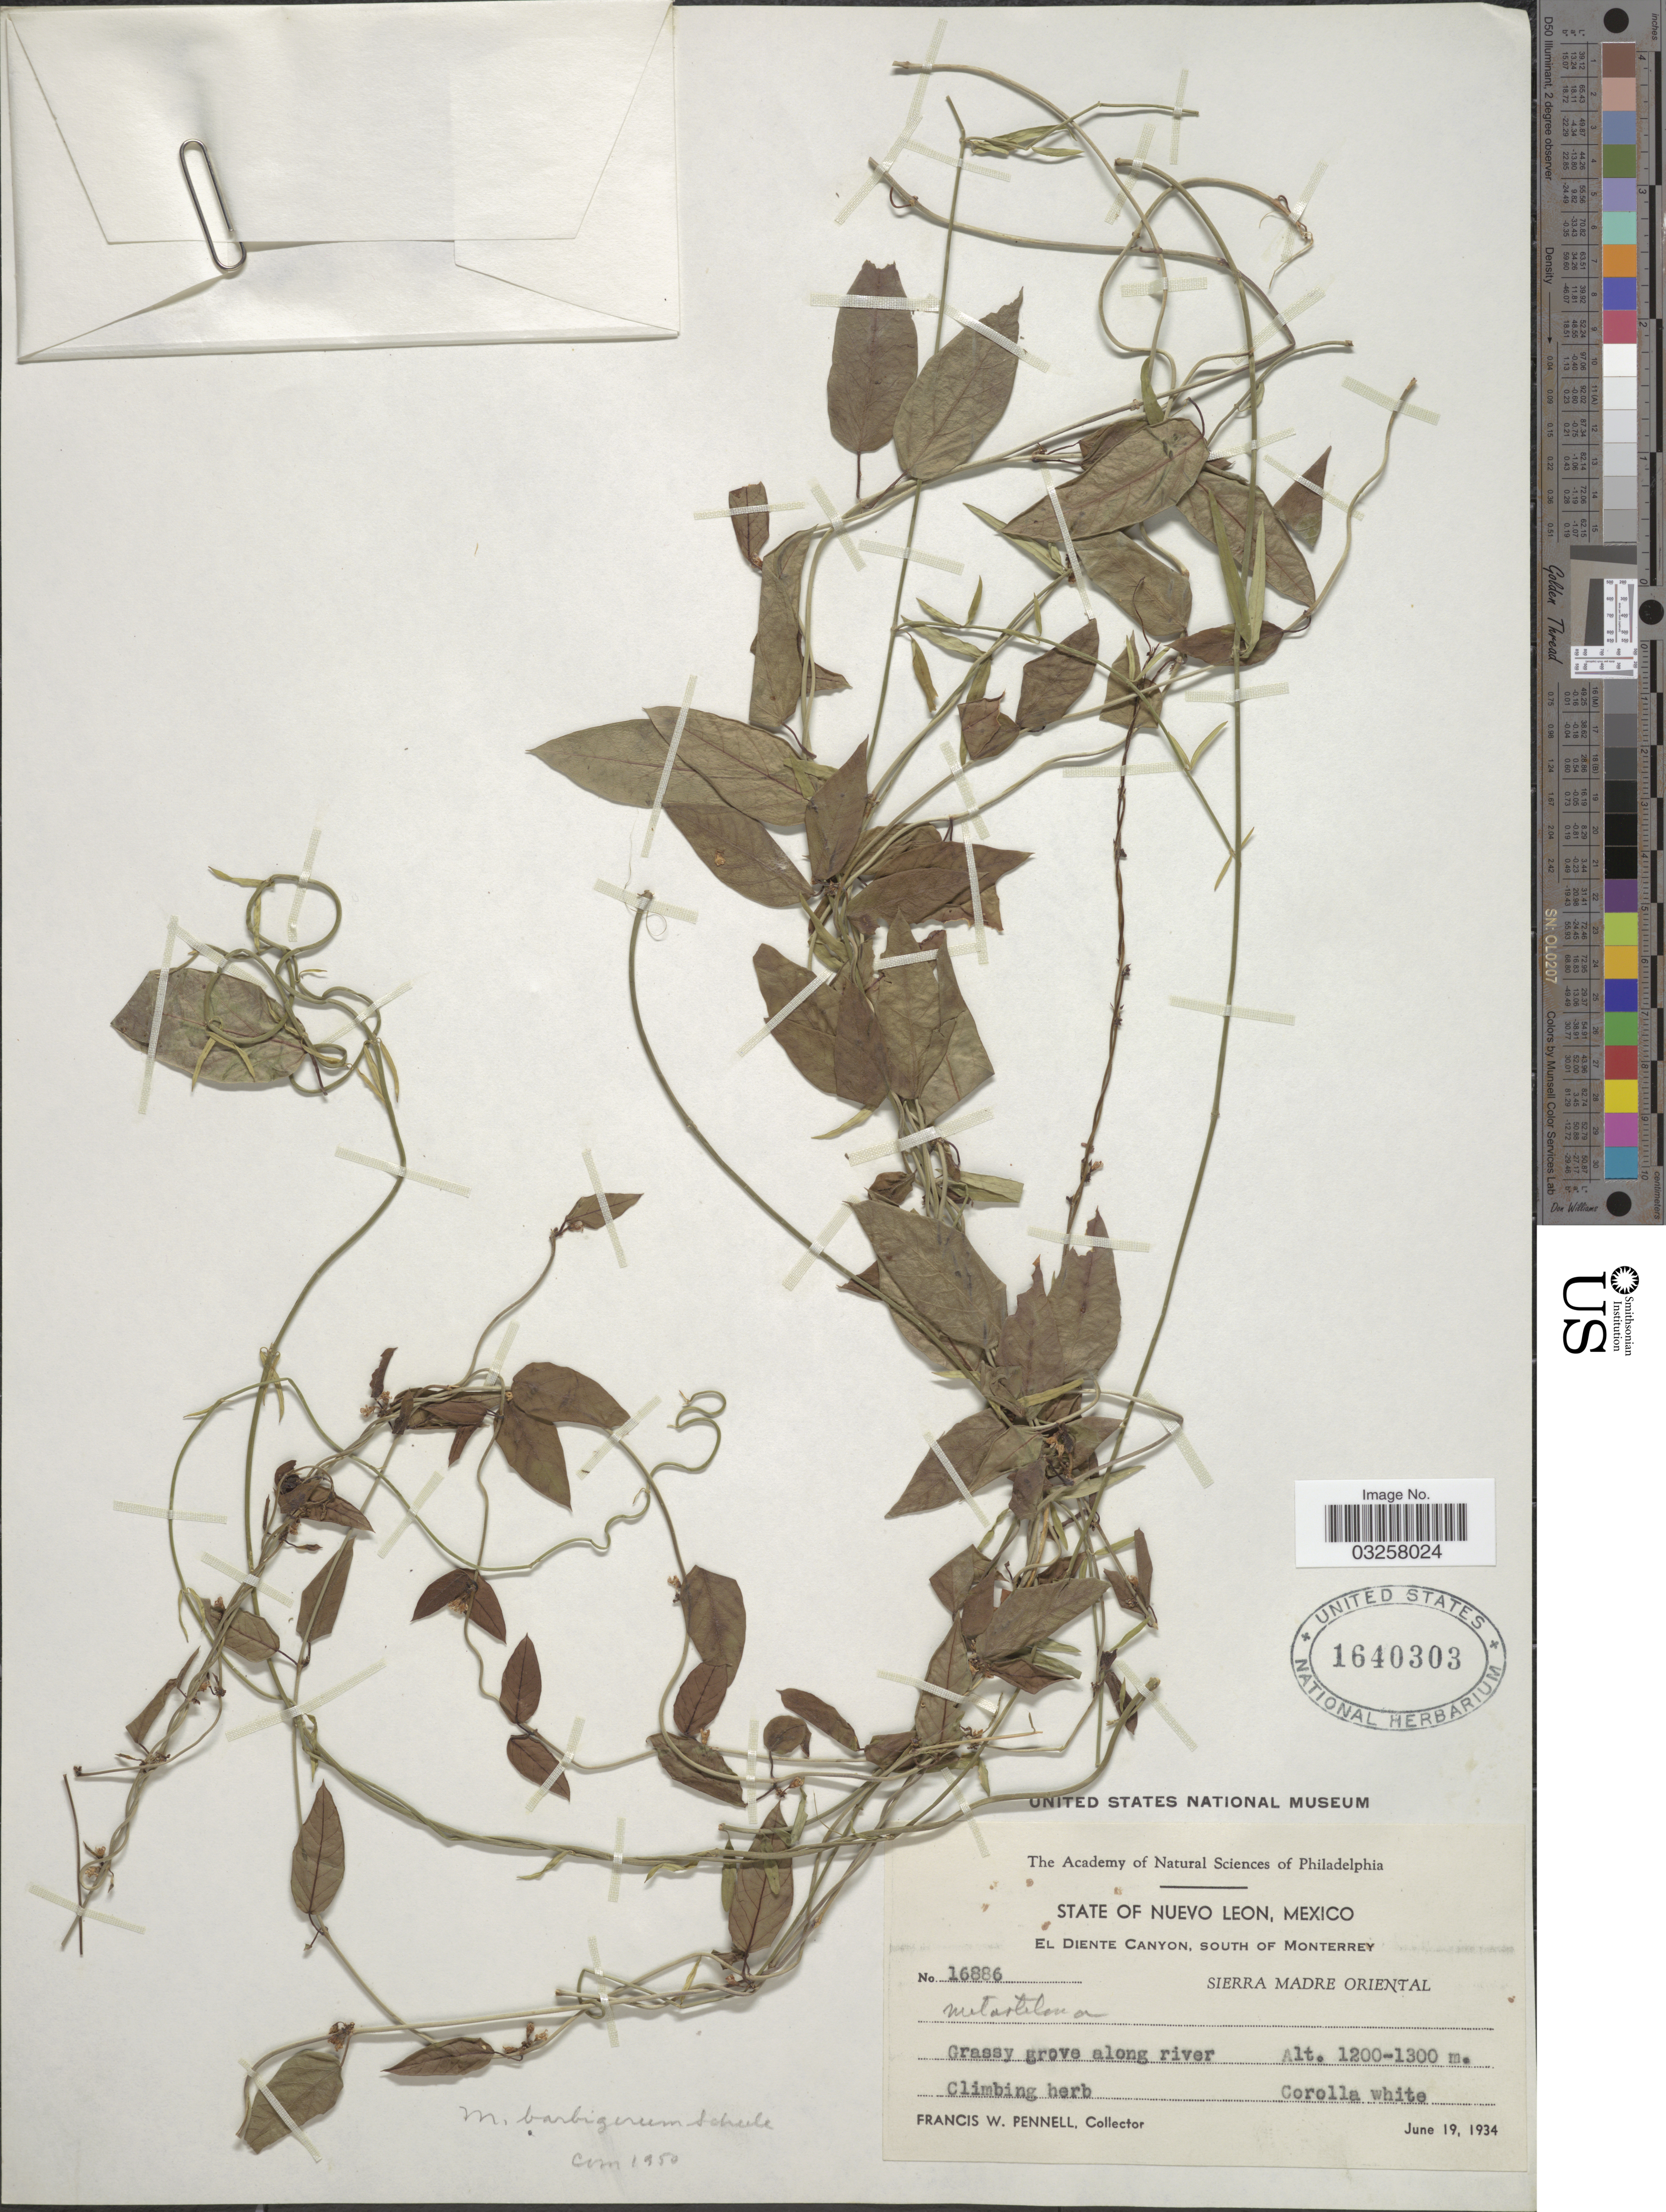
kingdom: Plantae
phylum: Tracheophyta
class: Magnoliopsida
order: Gentianales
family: Apocynaceae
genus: Metastelma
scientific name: Metastelma barbigerum subsp. barbigerum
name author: Scheele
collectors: F. W. Pennell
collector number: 16886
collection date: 1934-06-19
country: Mexico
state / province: Nuevo León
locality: El Diente Canyon, south of Monterrey. Sierra Madre Oriental.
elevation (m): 1200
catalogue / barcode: US 1640303